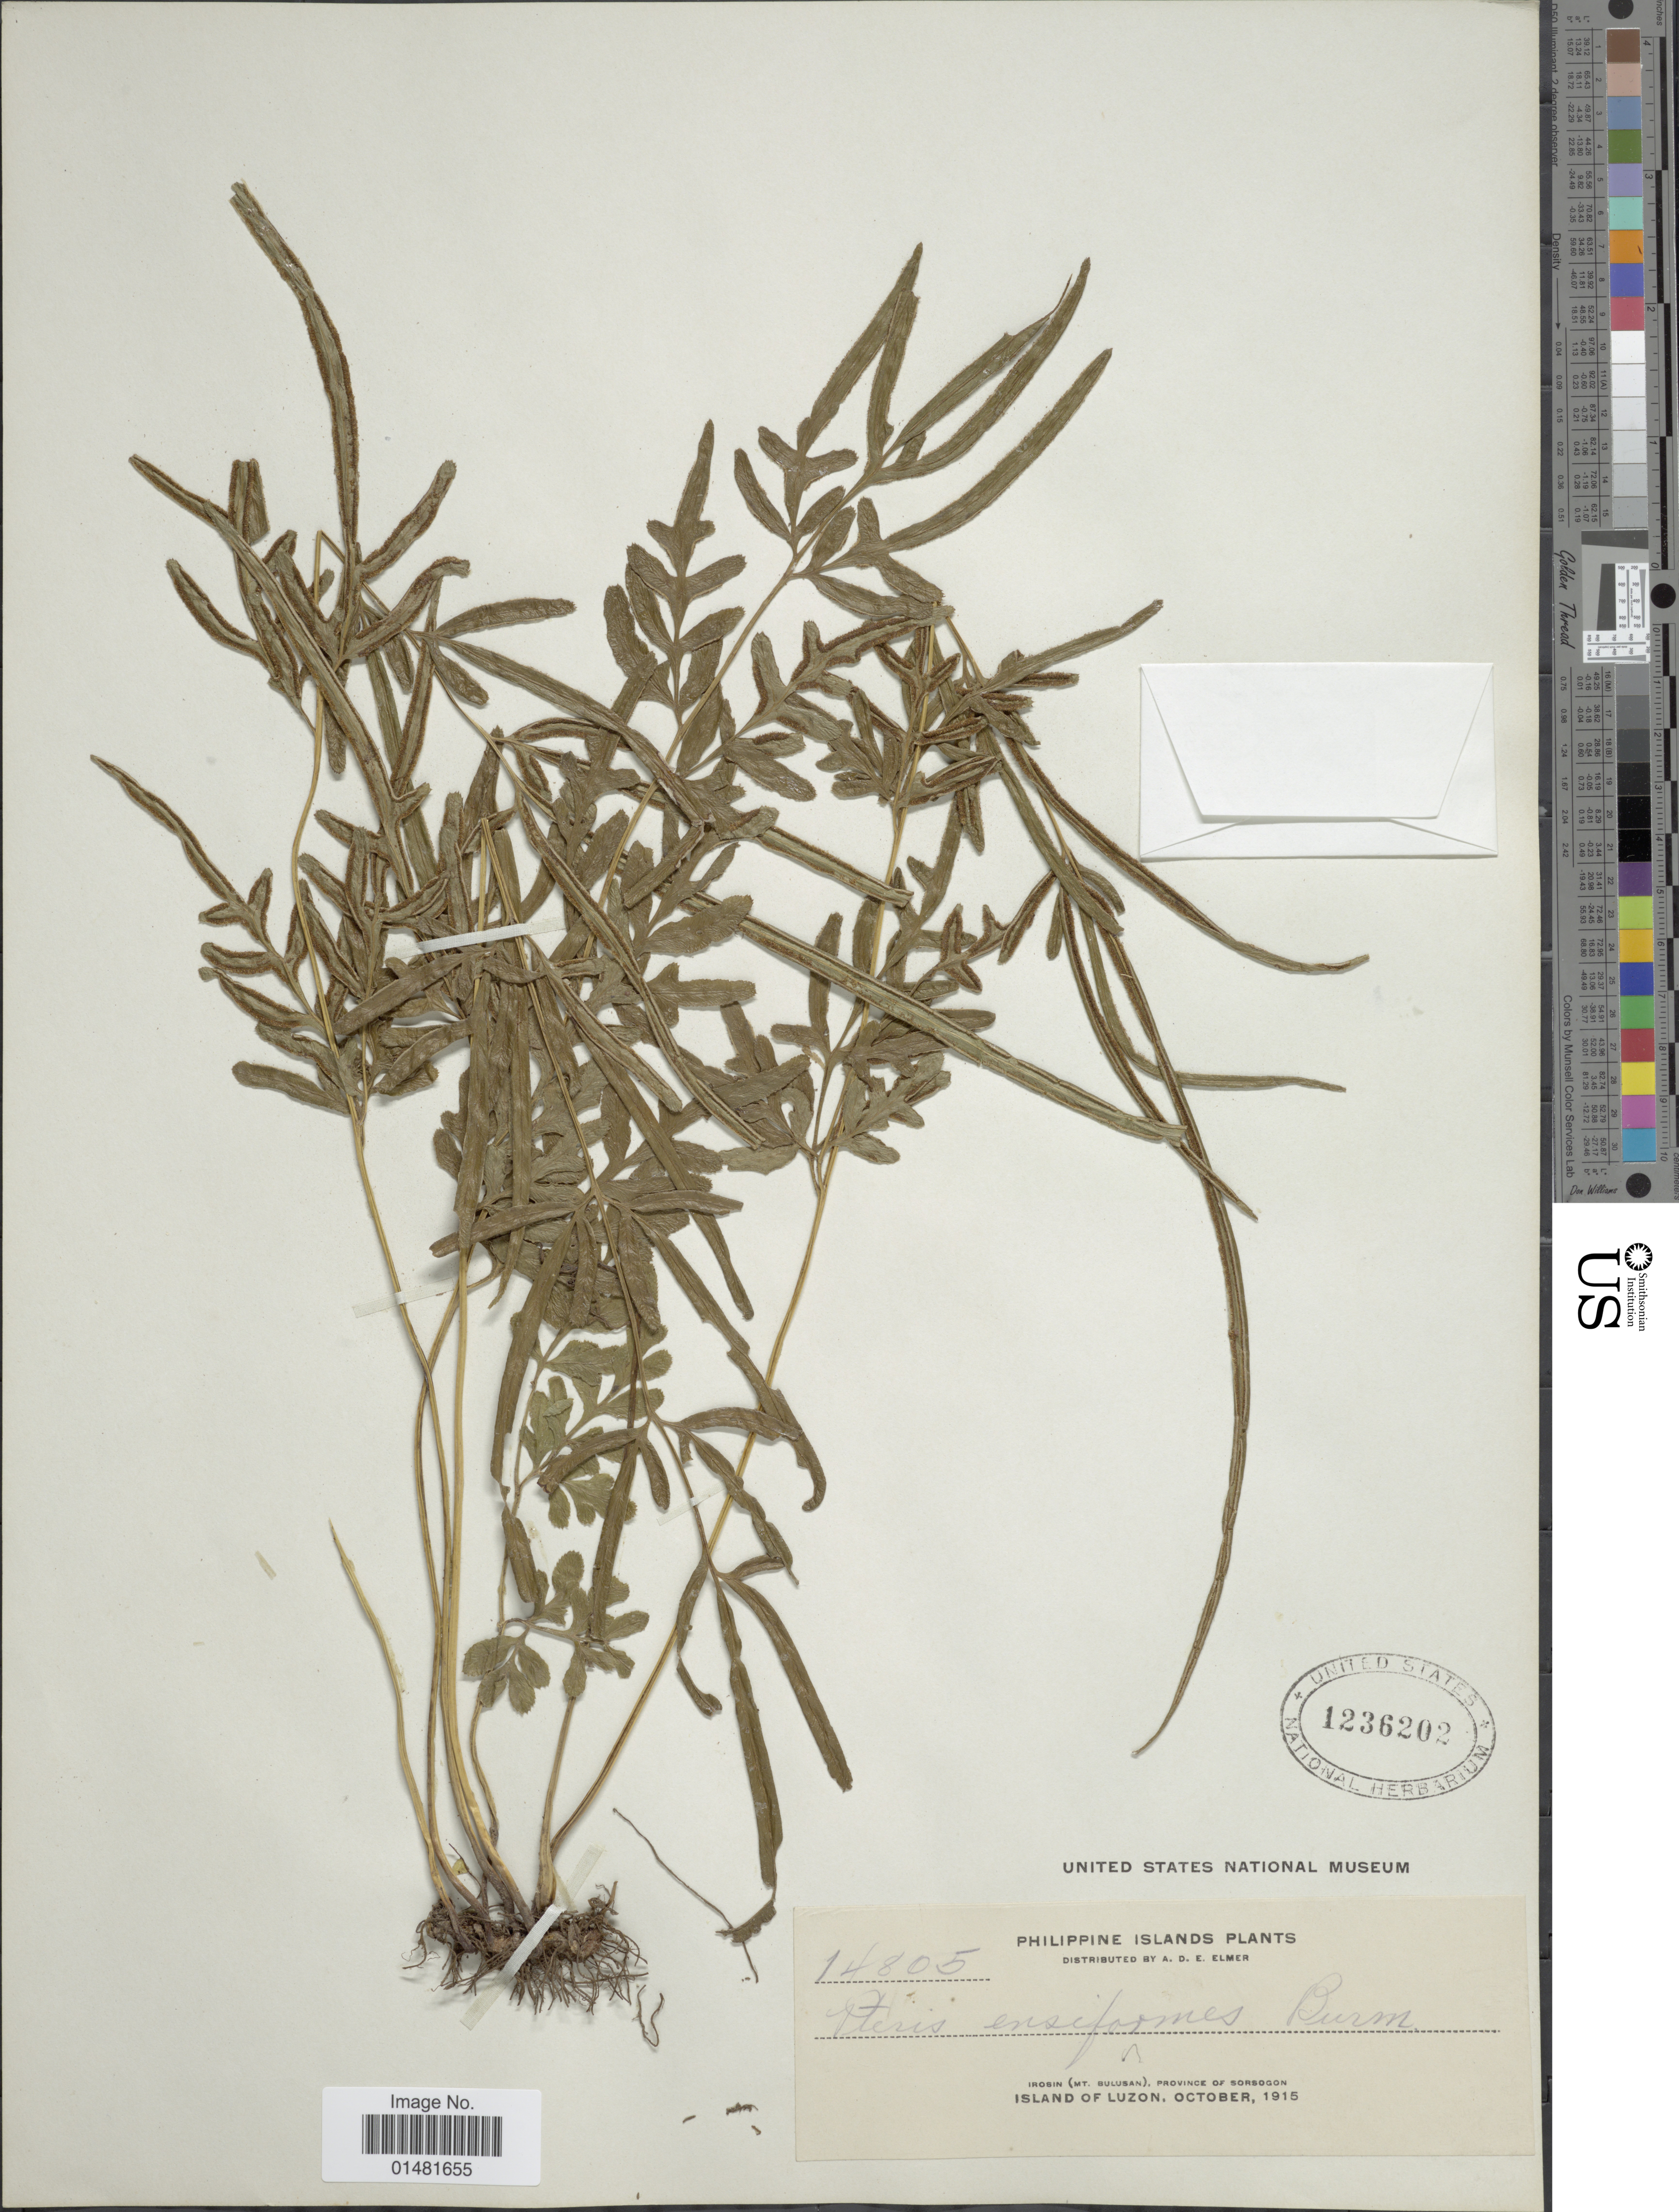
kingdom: Plantae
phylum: Tracheophyta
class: Polypodiopsida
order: Polypodiales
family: Pteridaceae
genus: Pteris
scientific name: Pteris ensiformis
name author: Burm. f.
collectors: A. D. E. Elmer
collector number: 14805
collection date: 1915-10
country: Philippines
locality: Philippine Islands, Irosin (Mt. Bulusan), Province of Sorsogon, Island of Luzon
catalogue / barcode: US 1236202